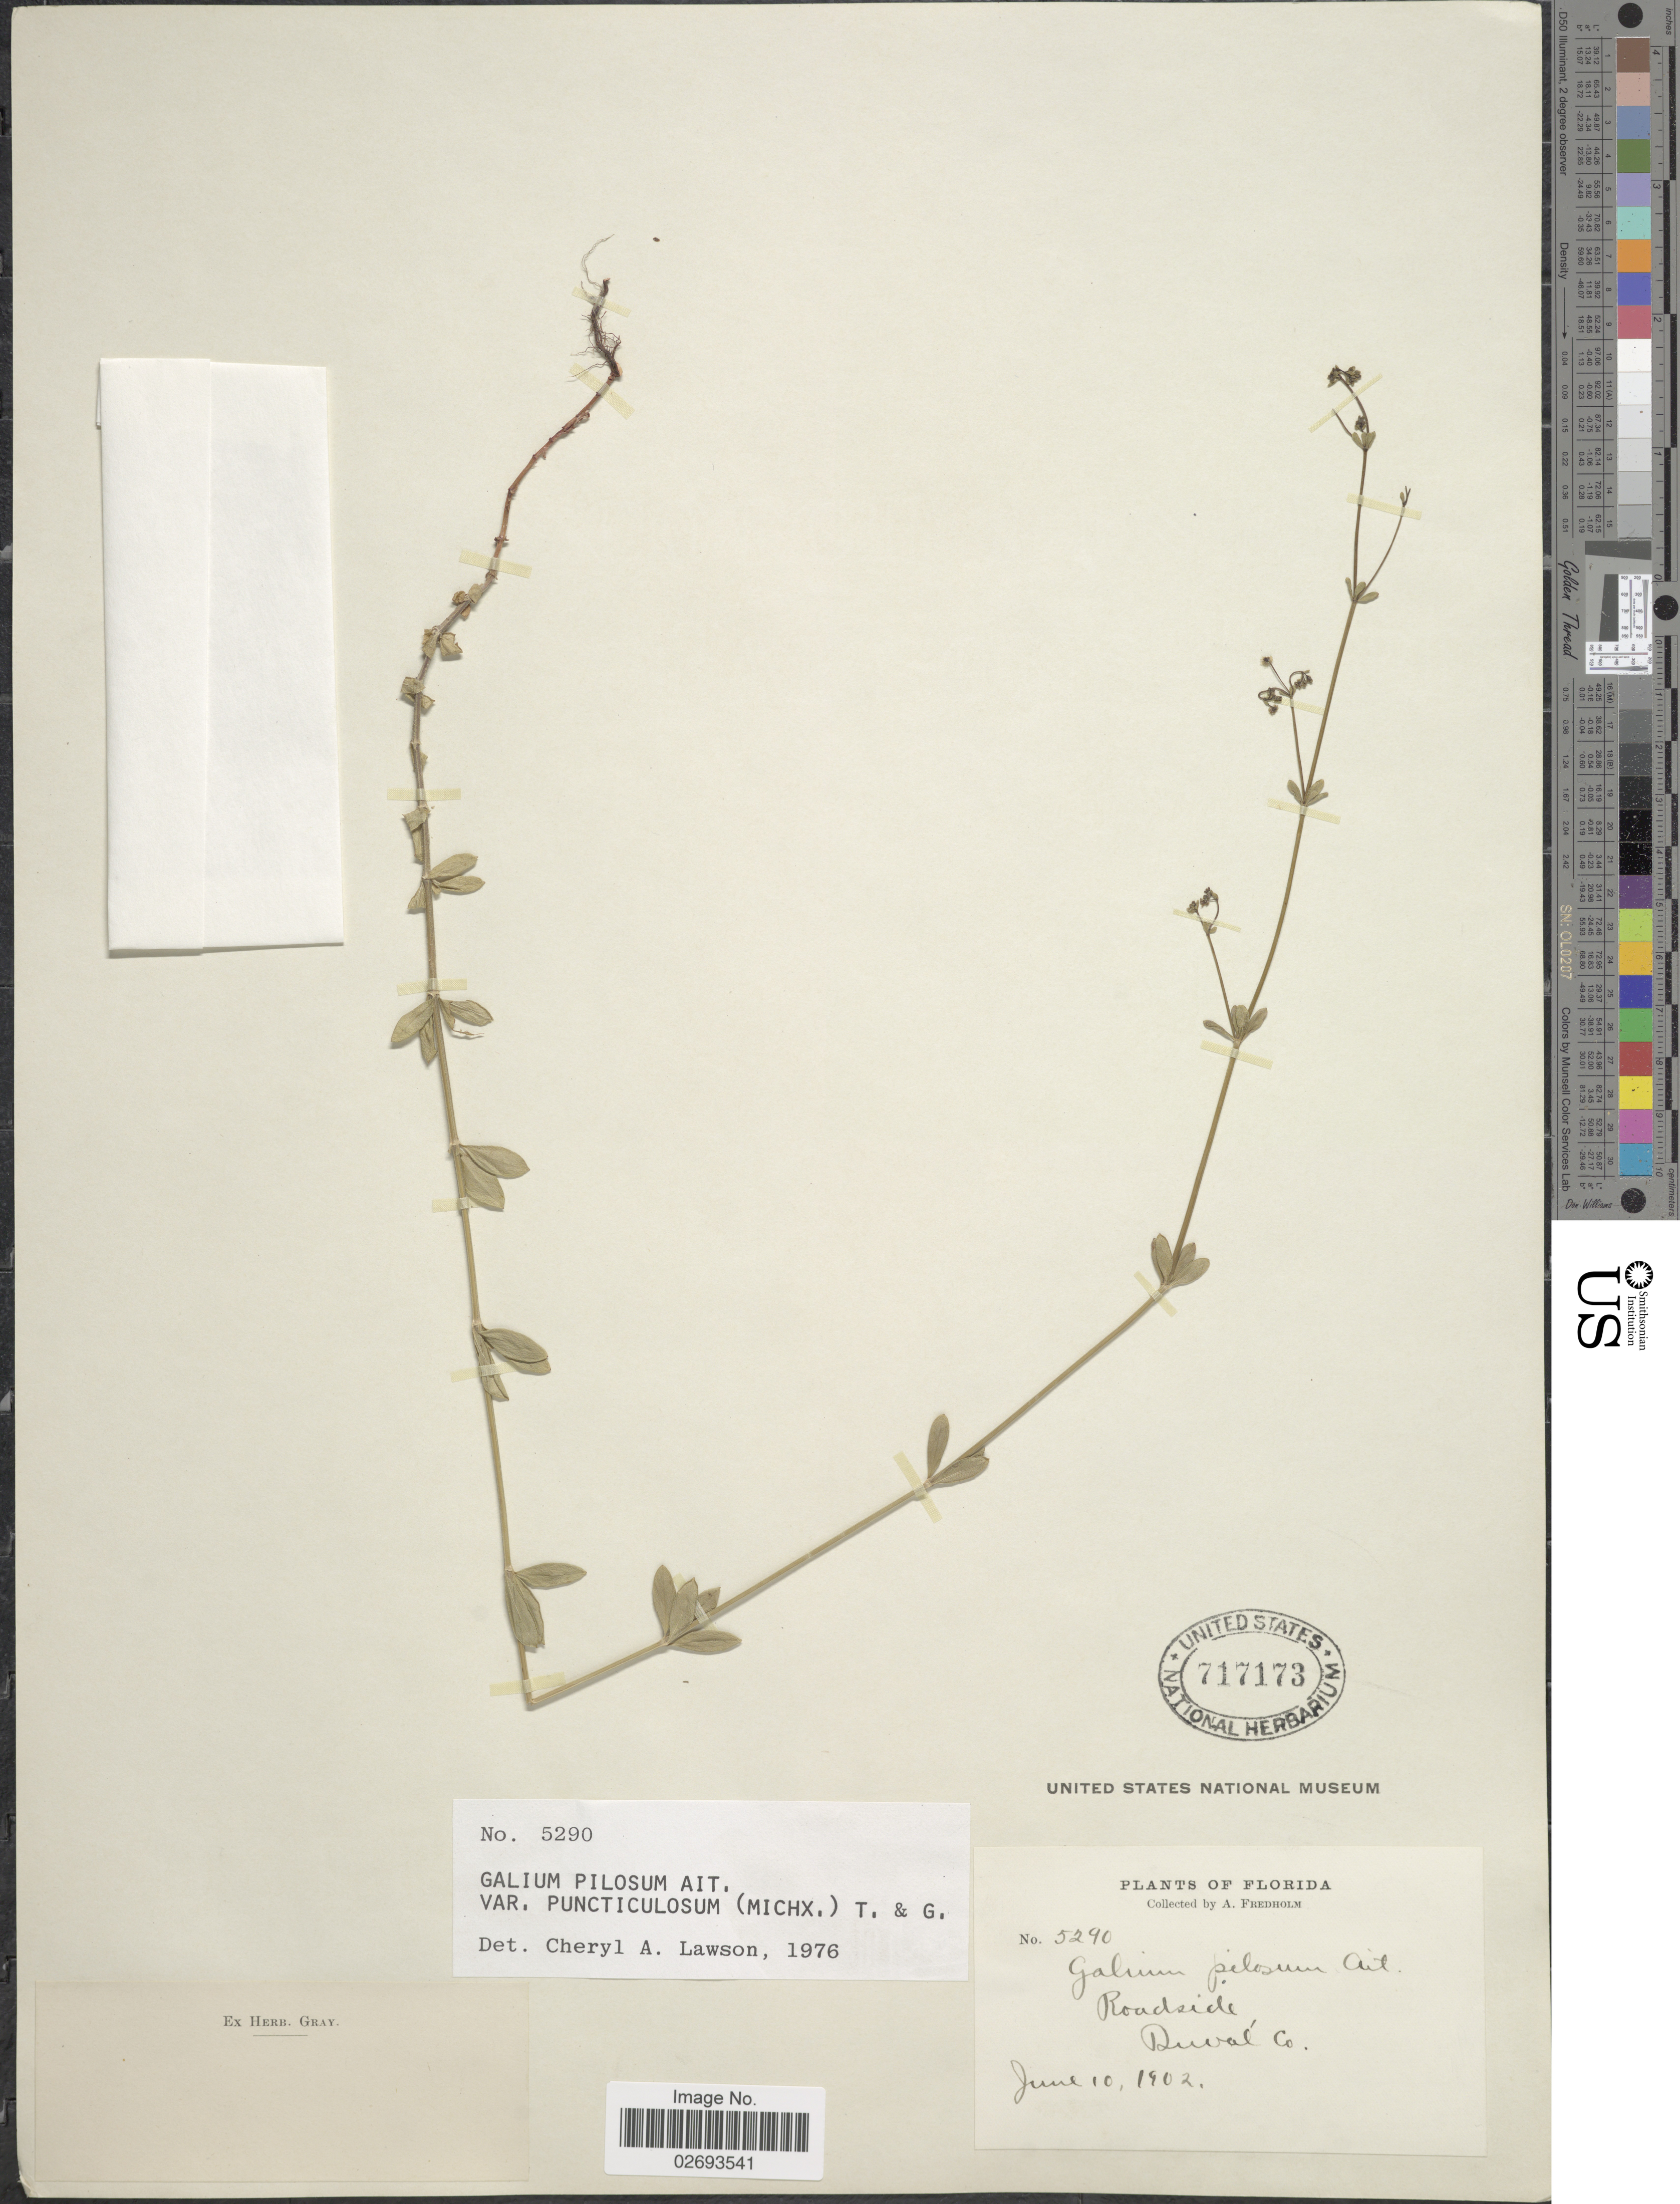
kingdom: Plantae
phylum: Tracheophyta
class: Magnoliopsida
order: Gentianales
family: Rubiaceae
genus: Galium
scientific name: Galium pilosum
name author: Aiton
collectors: A. Fredholm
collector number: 5290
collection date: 1902-06-10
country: United States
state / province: Florida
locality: Roadside, Duval Co,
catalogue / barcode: US 717173